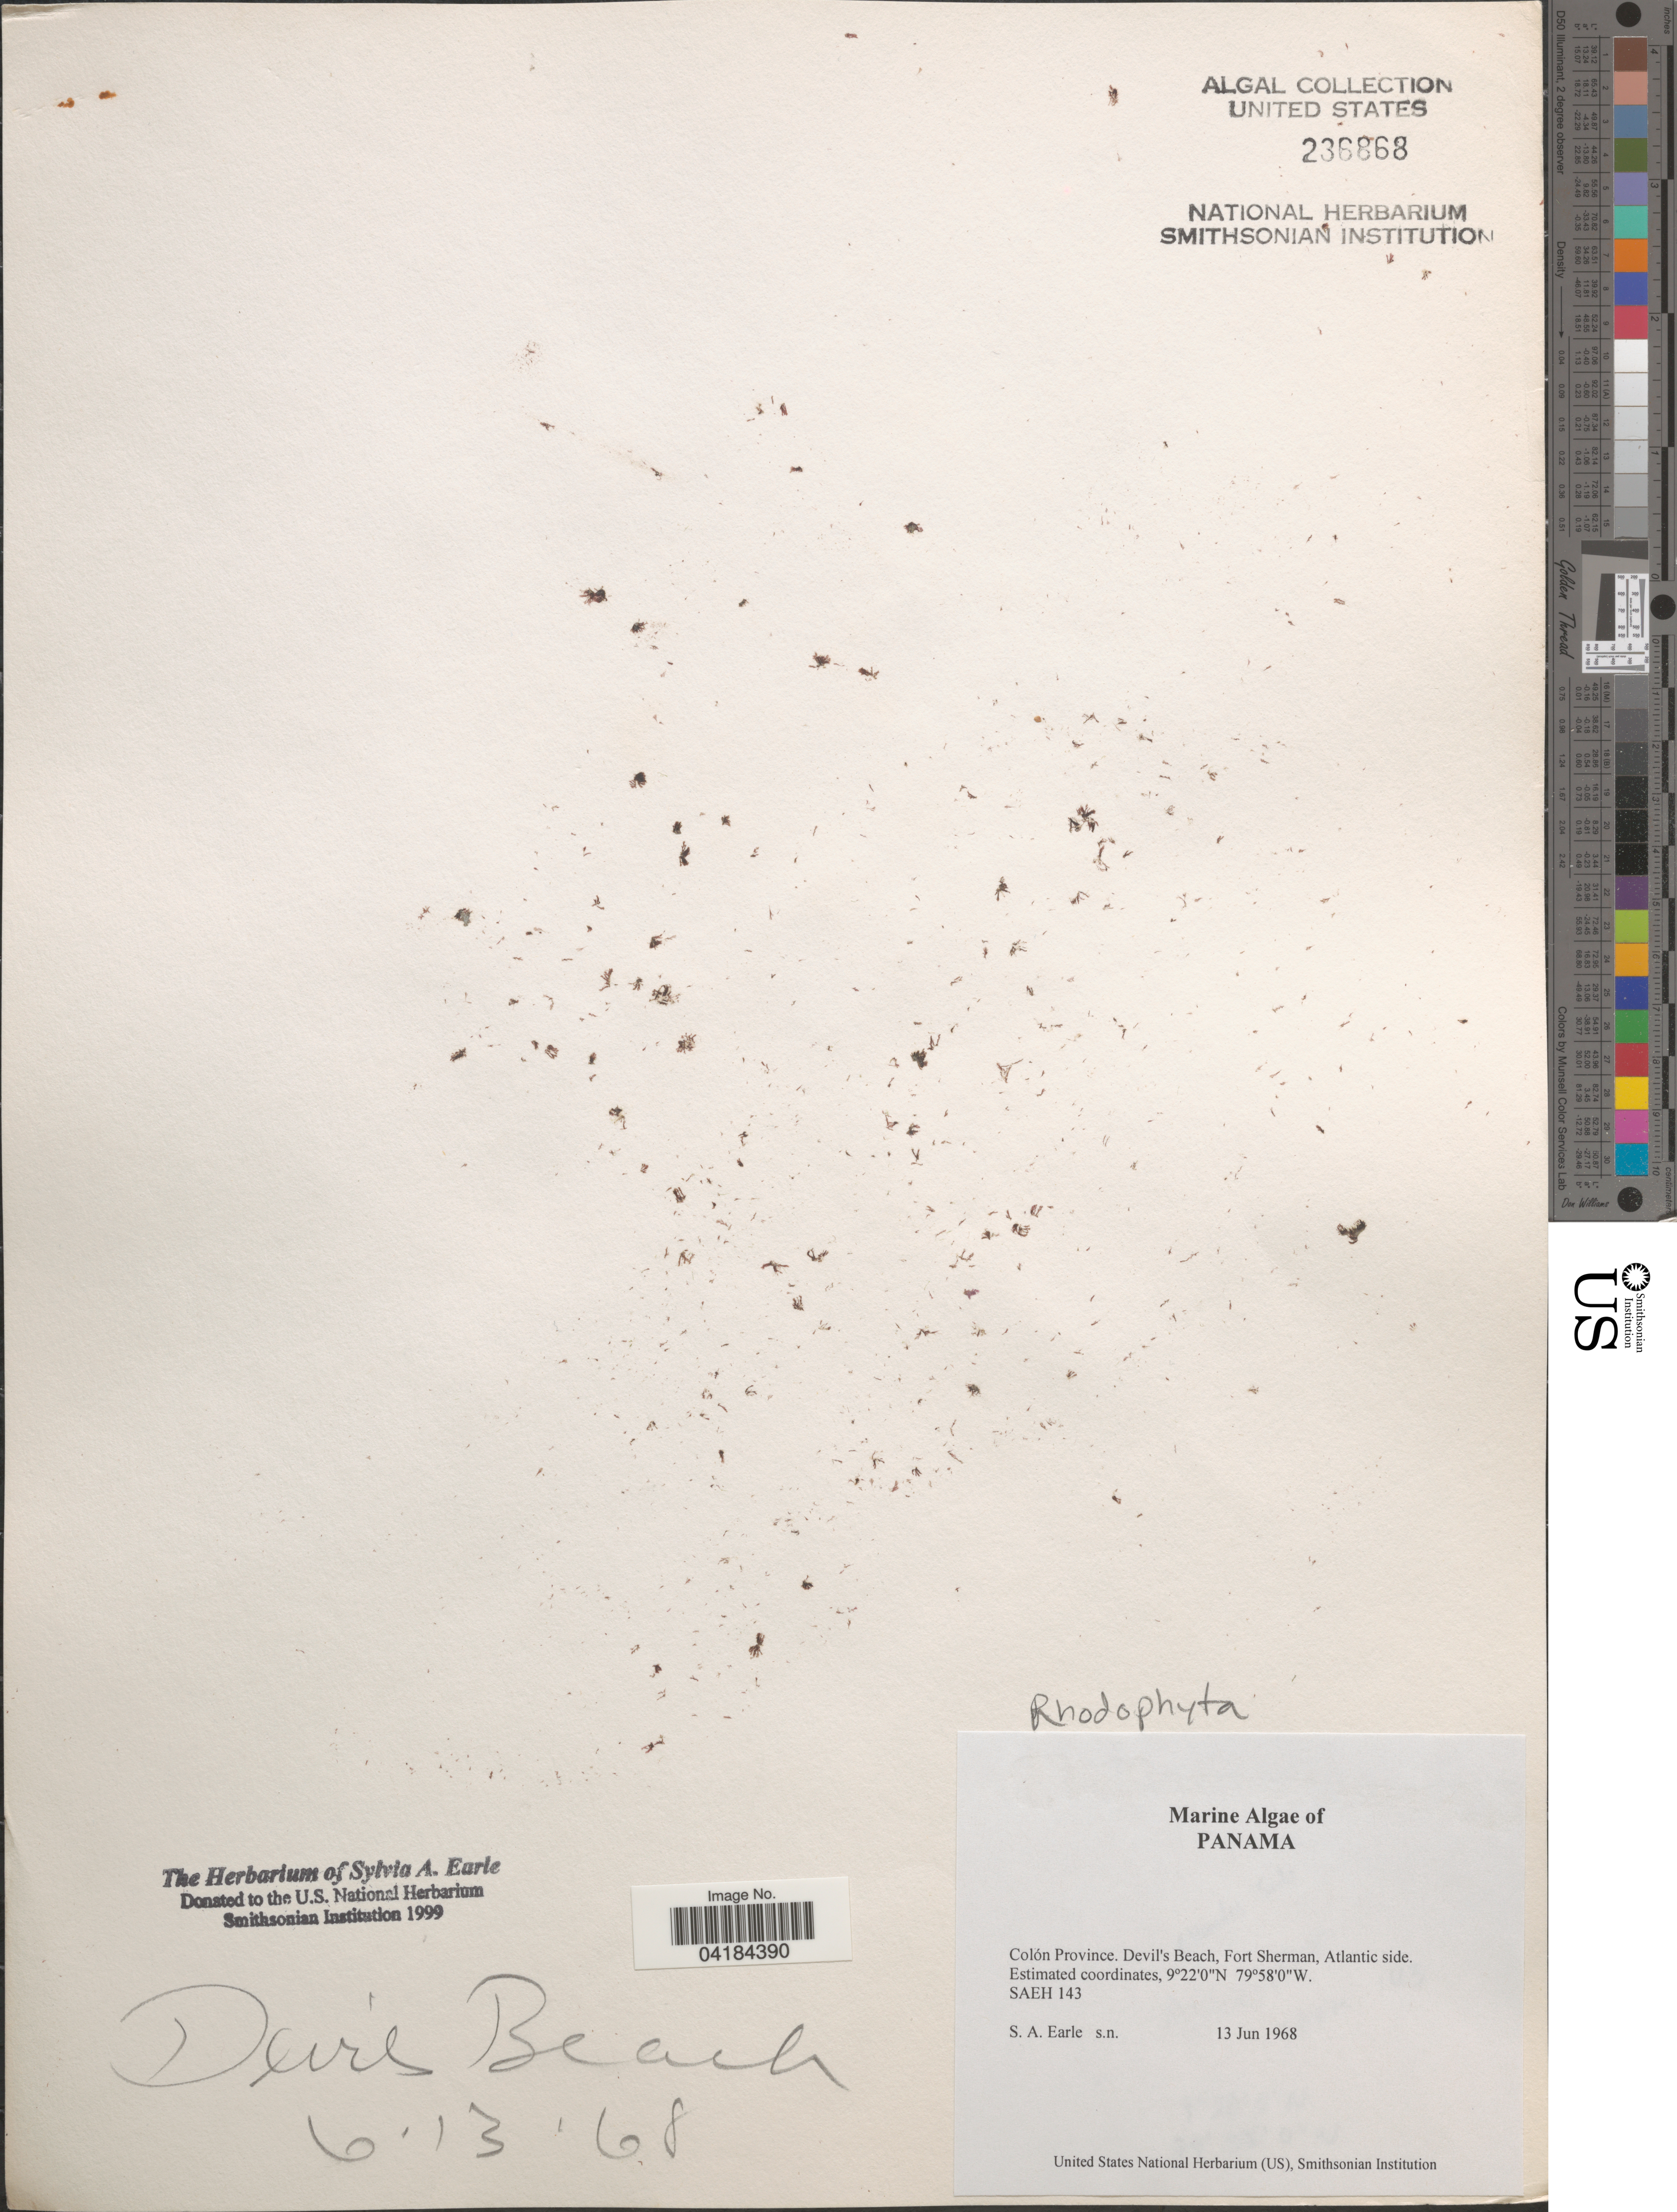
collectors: S. A. Earle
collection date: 1968-06-13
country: Panama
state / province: Colón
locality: Devil's Beach, Fort Sherman, Atlantic side. SAEH 143.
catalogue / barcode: US 236868